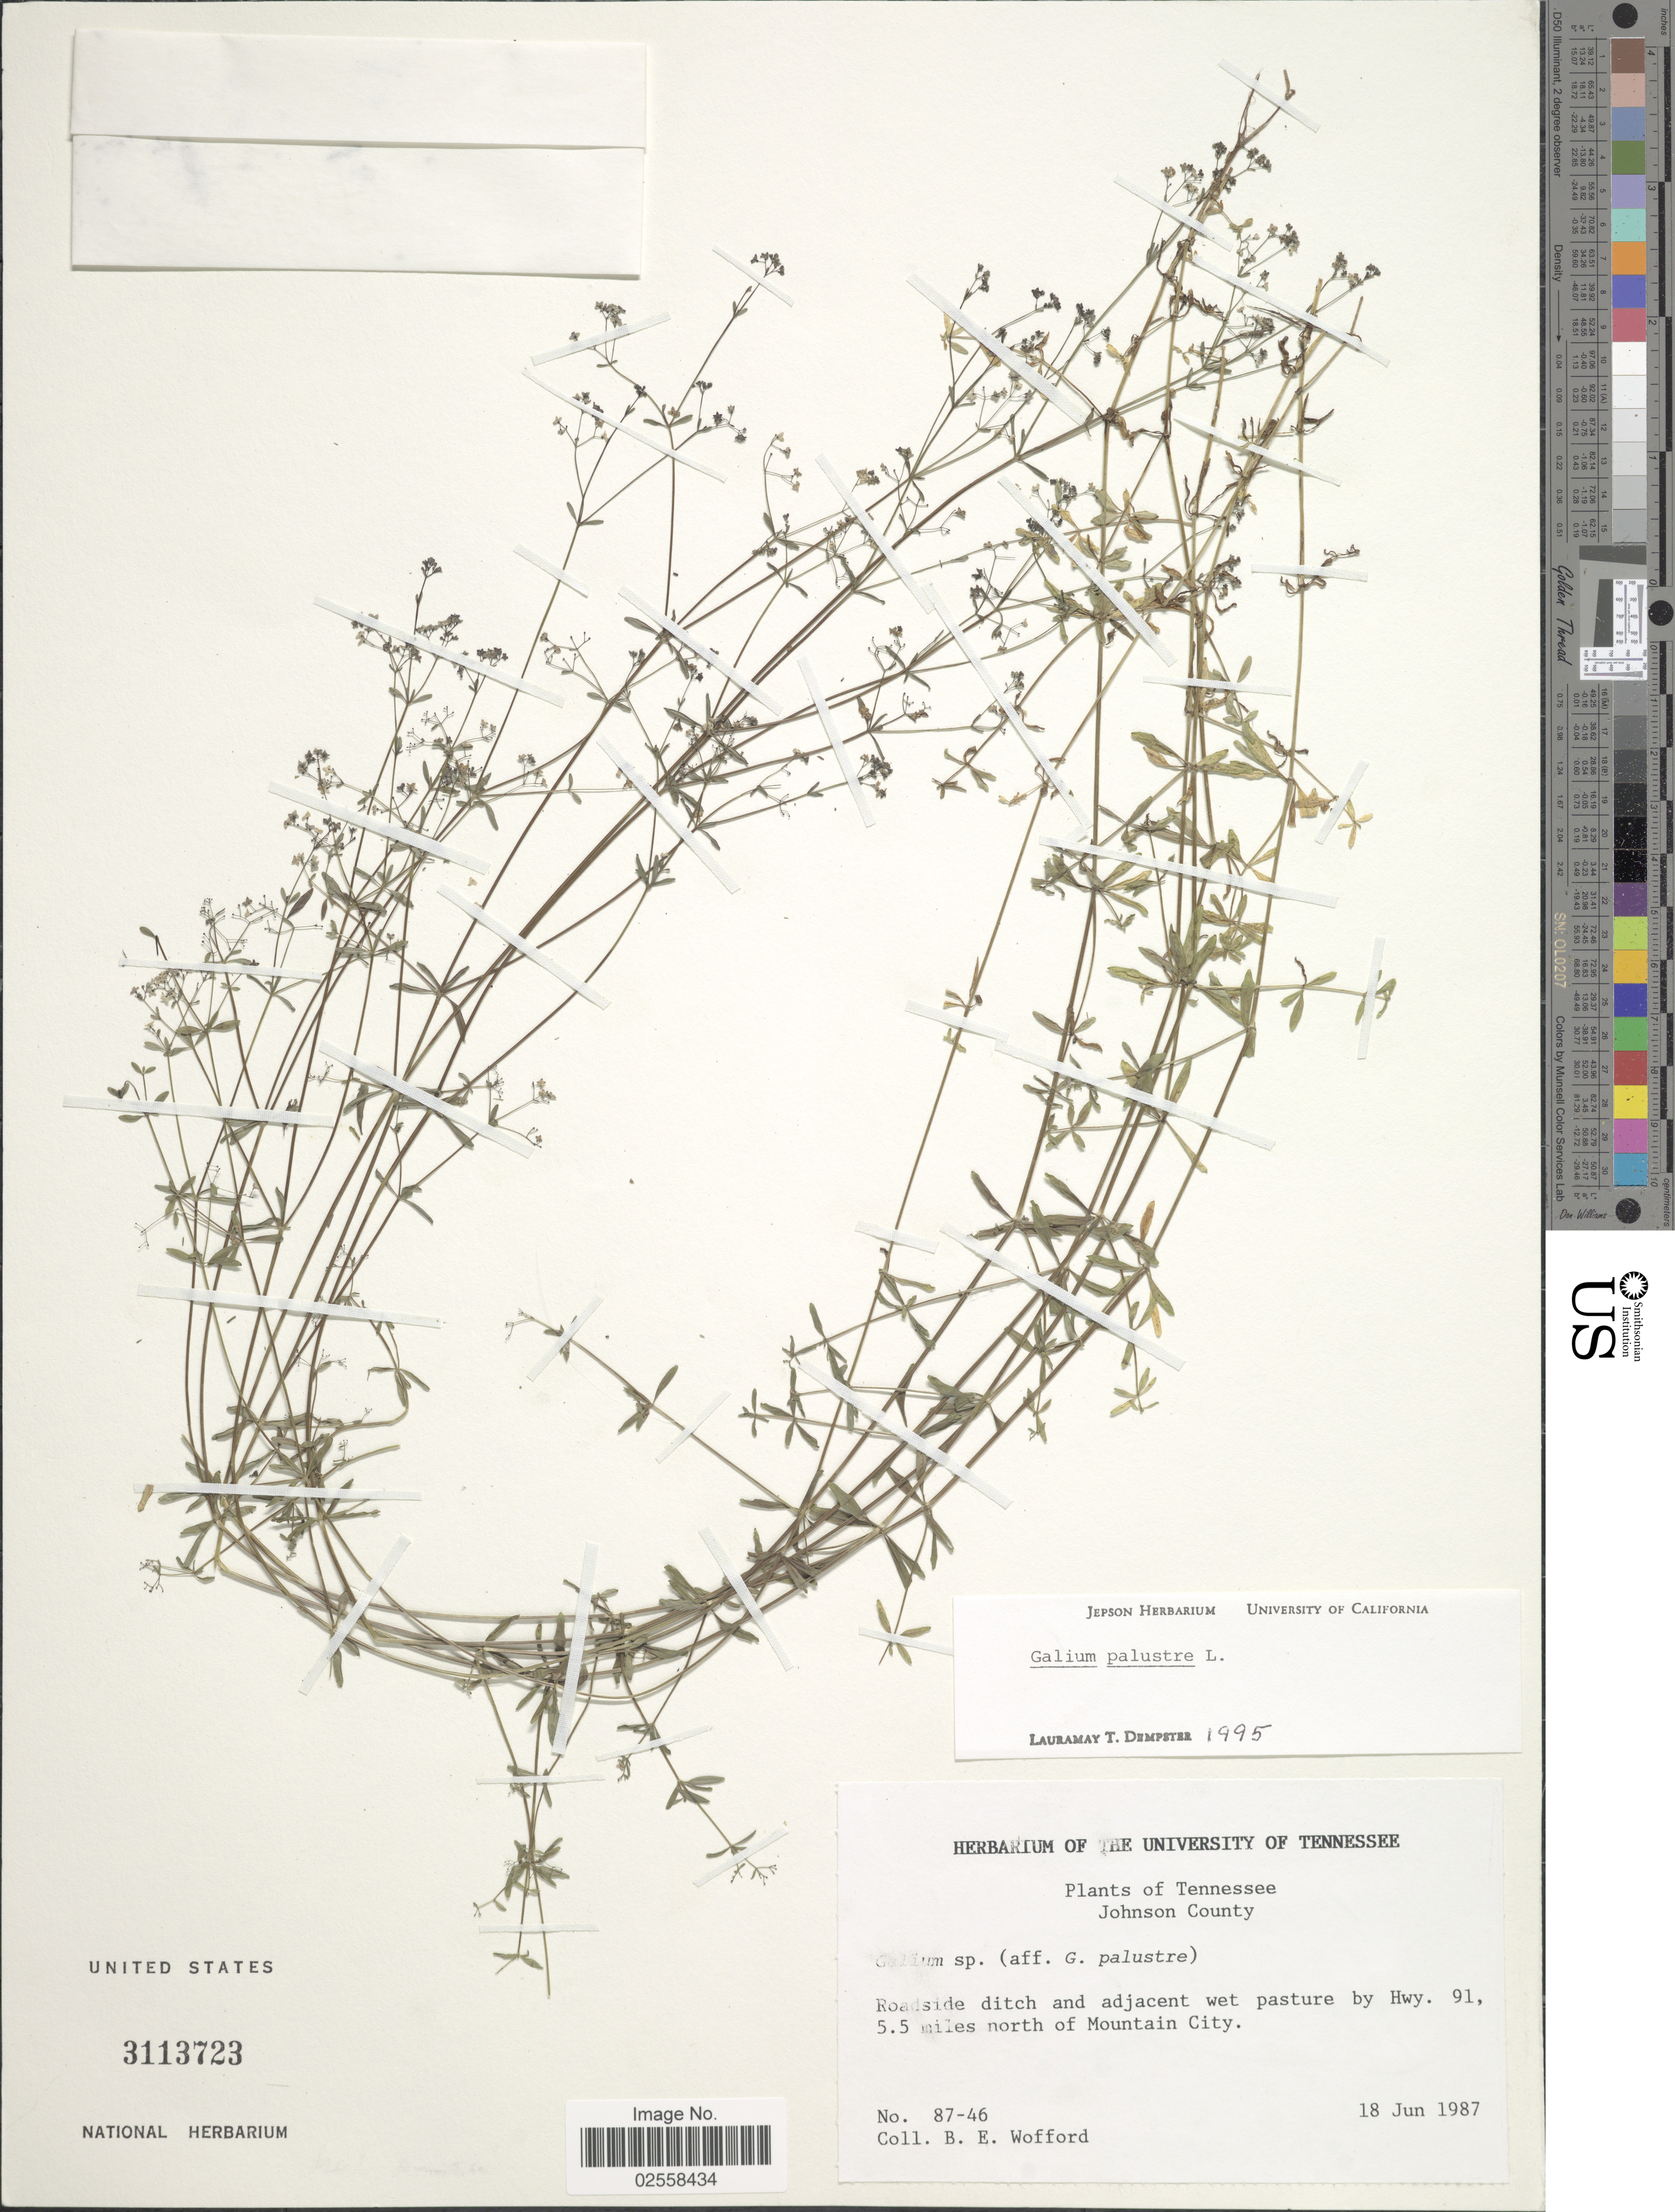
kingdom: Plantae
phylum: Tracheophyta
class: Magnoliopsida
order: Gentianales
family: Rubiaceae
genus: Galium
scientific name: Galium plumosum subsp. plumosum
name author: Rusby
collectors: B. Wofford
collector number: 87-46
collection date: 1987-06-18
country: United States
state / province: Tennessee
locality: Johnson County, Hwy 91, 5.5 miles north of Mountain City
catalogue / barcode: US 3113723